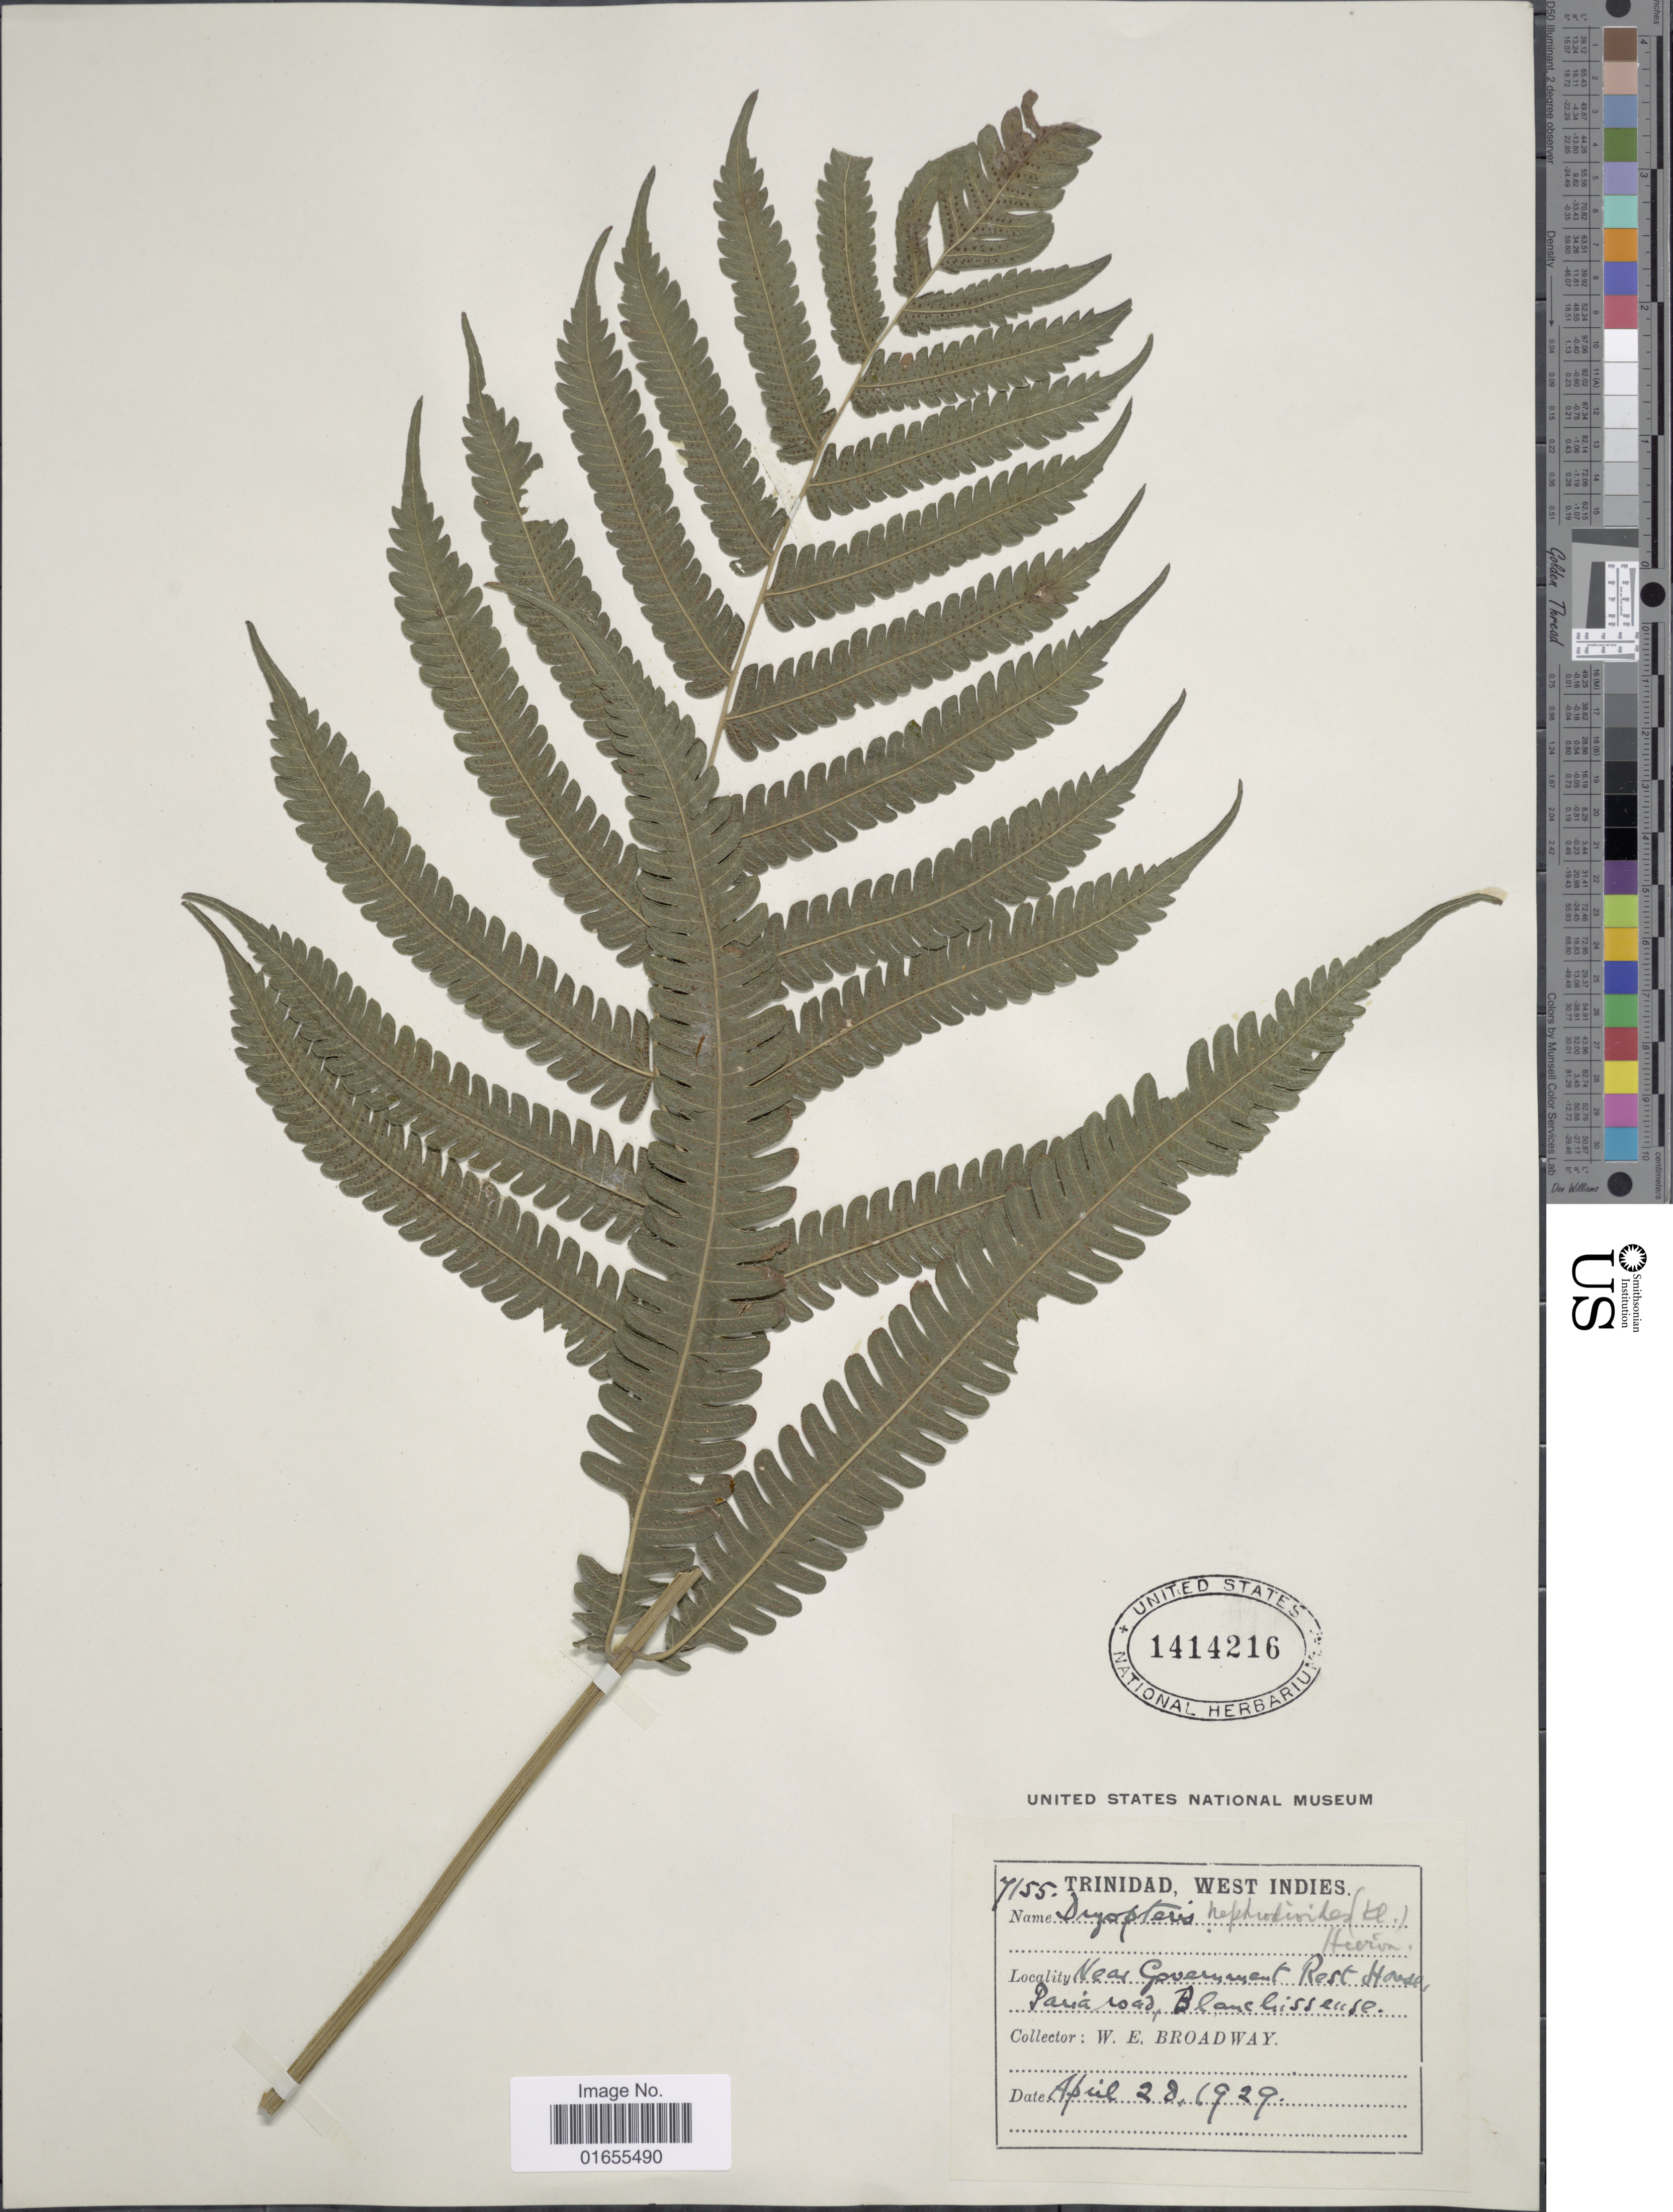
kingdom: Plantae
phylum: Tracheophyta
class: Polypodiopsida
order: Polypodiales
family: Thelypteridaceae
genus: Goniopteris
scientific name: Goniopteris nephrodioides (Klotzsch) comb. nov., ined 2015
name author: (Klotzsch)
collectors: W. E. Broadway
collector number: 7155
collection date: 1929-04-28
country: Trinidad and Tobago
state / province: Trinidad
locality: Near Government Rest House. Paria road, Blanchisseuse.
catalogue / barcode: US 1414216